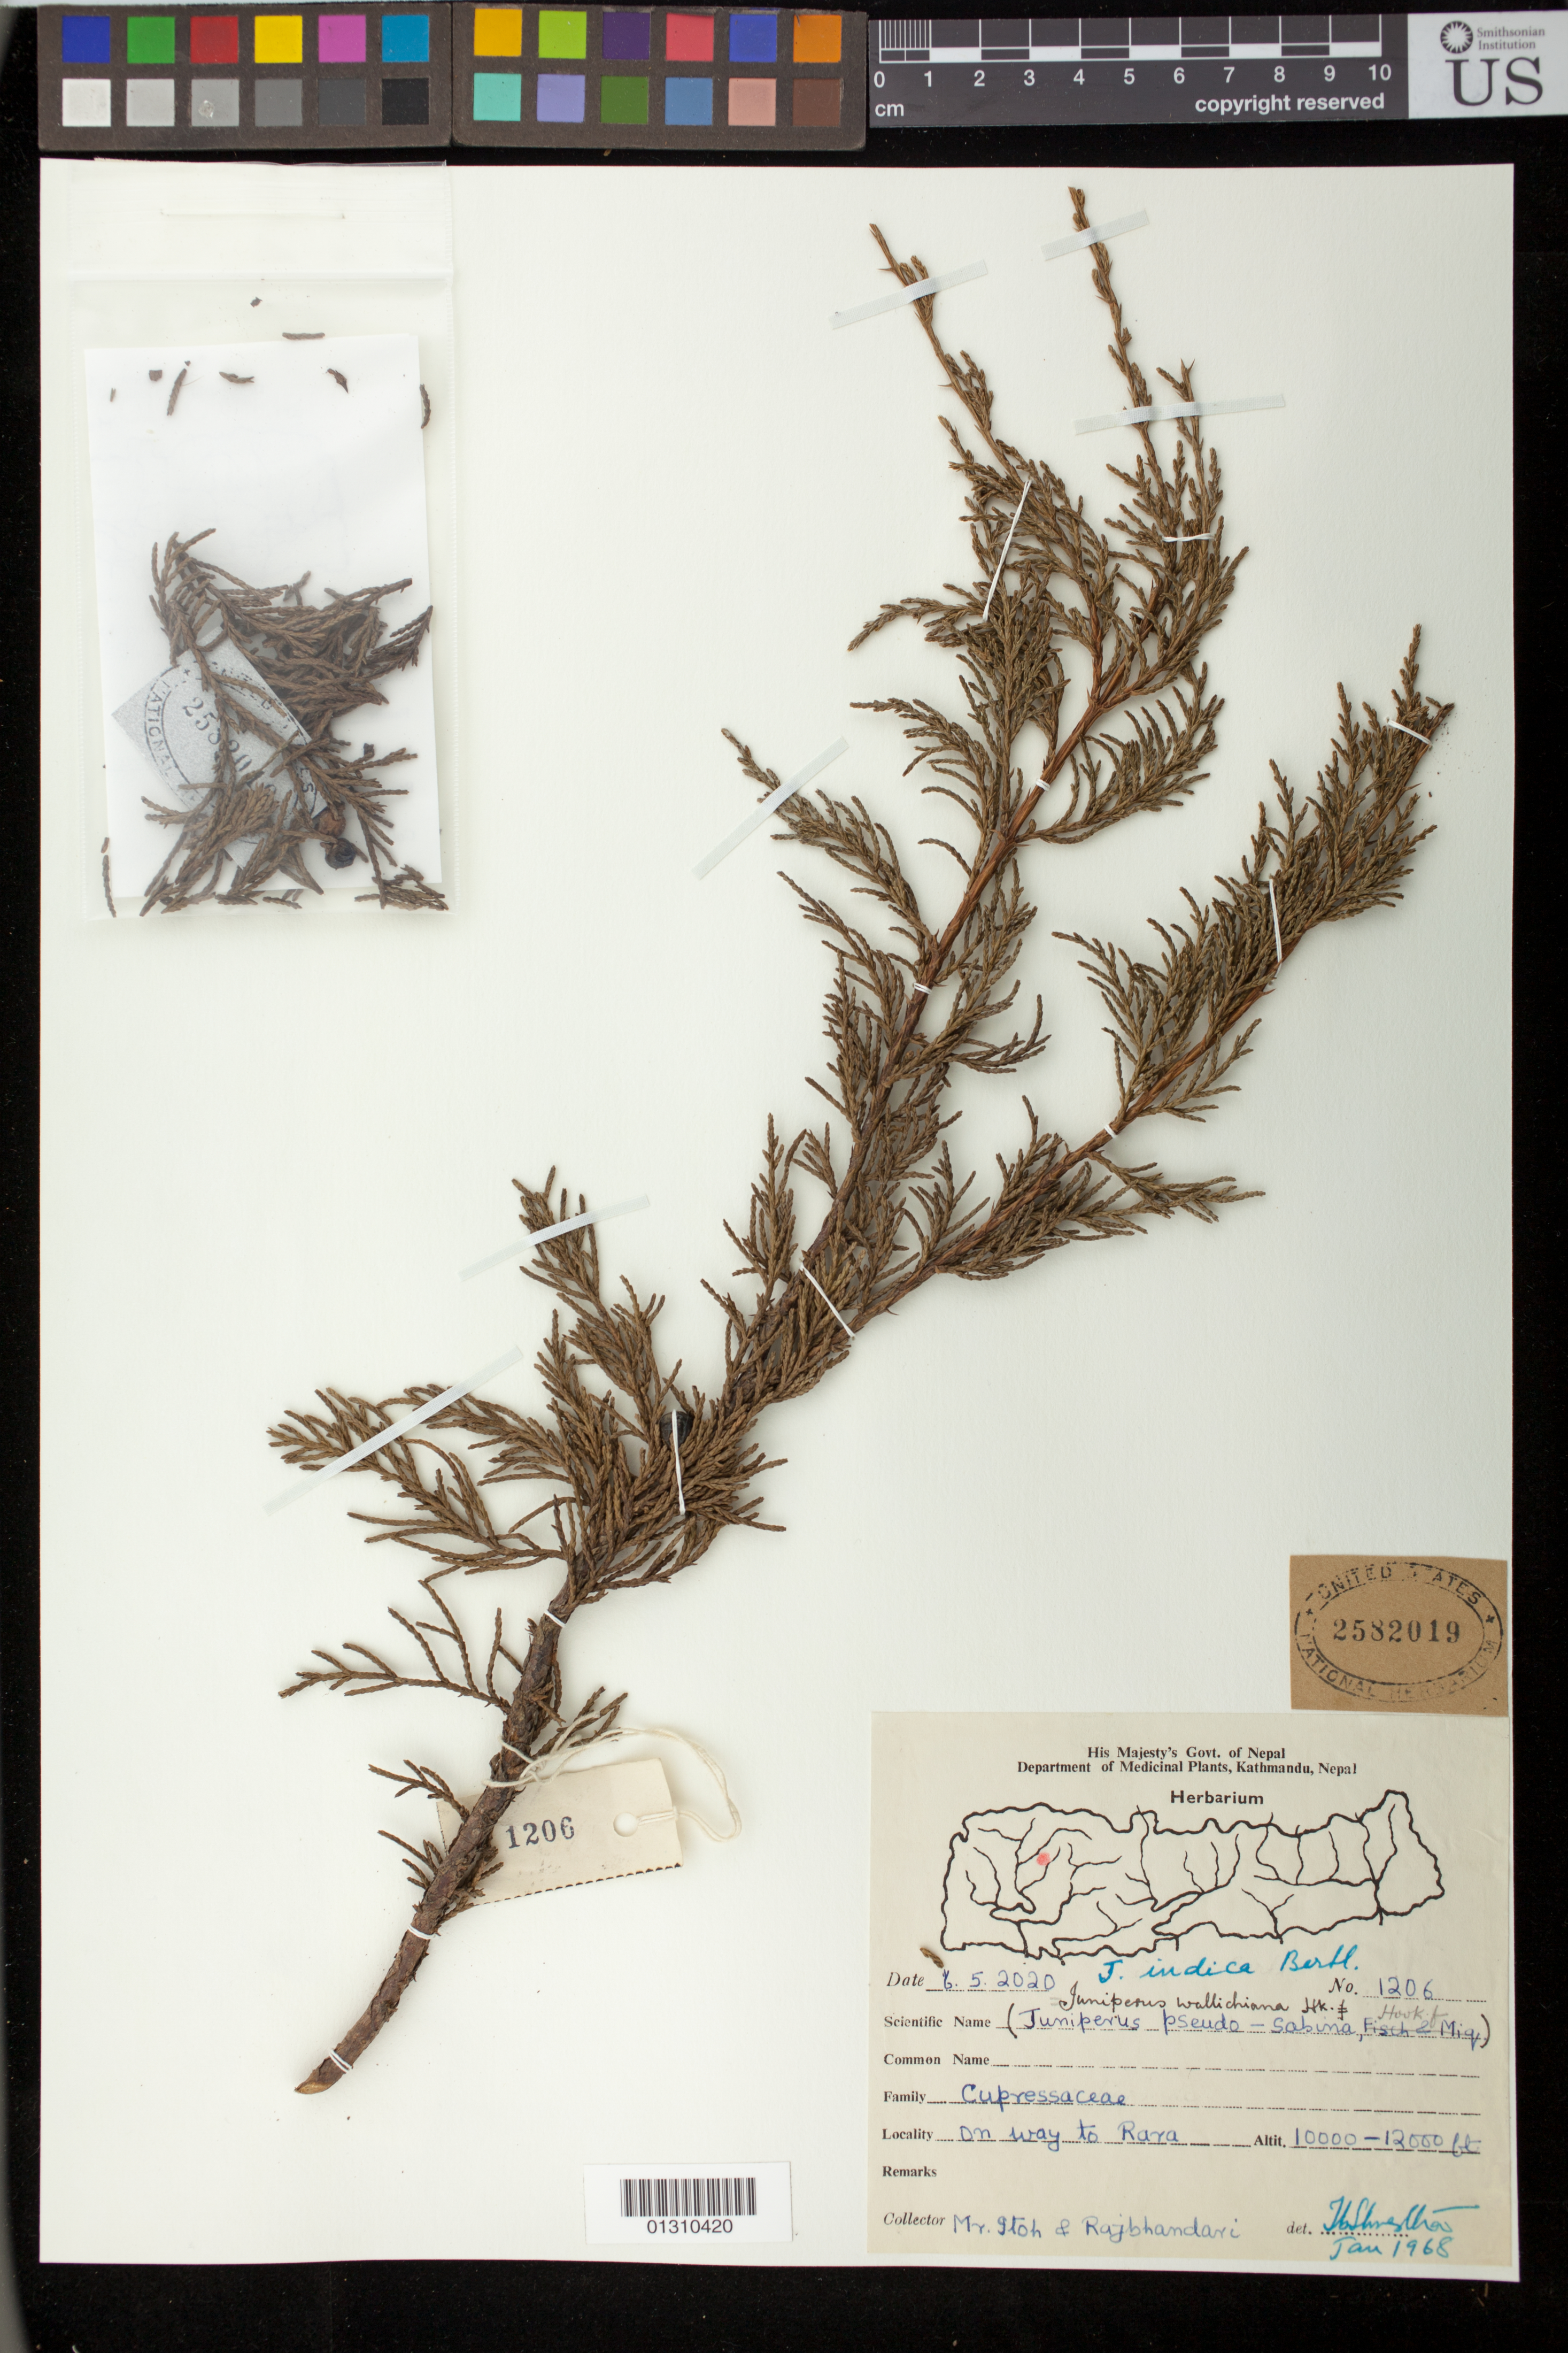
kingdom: Plantae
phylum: Tracheophyta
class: Pinopsida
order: Pinales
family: Cupressaceae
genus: Juniperus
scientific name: Juniperus indica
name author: Bertoloni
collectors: Gtoh & I. Rajbhandari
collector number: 1206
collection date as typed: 6 5 2020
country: Nepal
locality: On way to Rara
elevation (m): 3048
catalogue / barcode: US 2582019